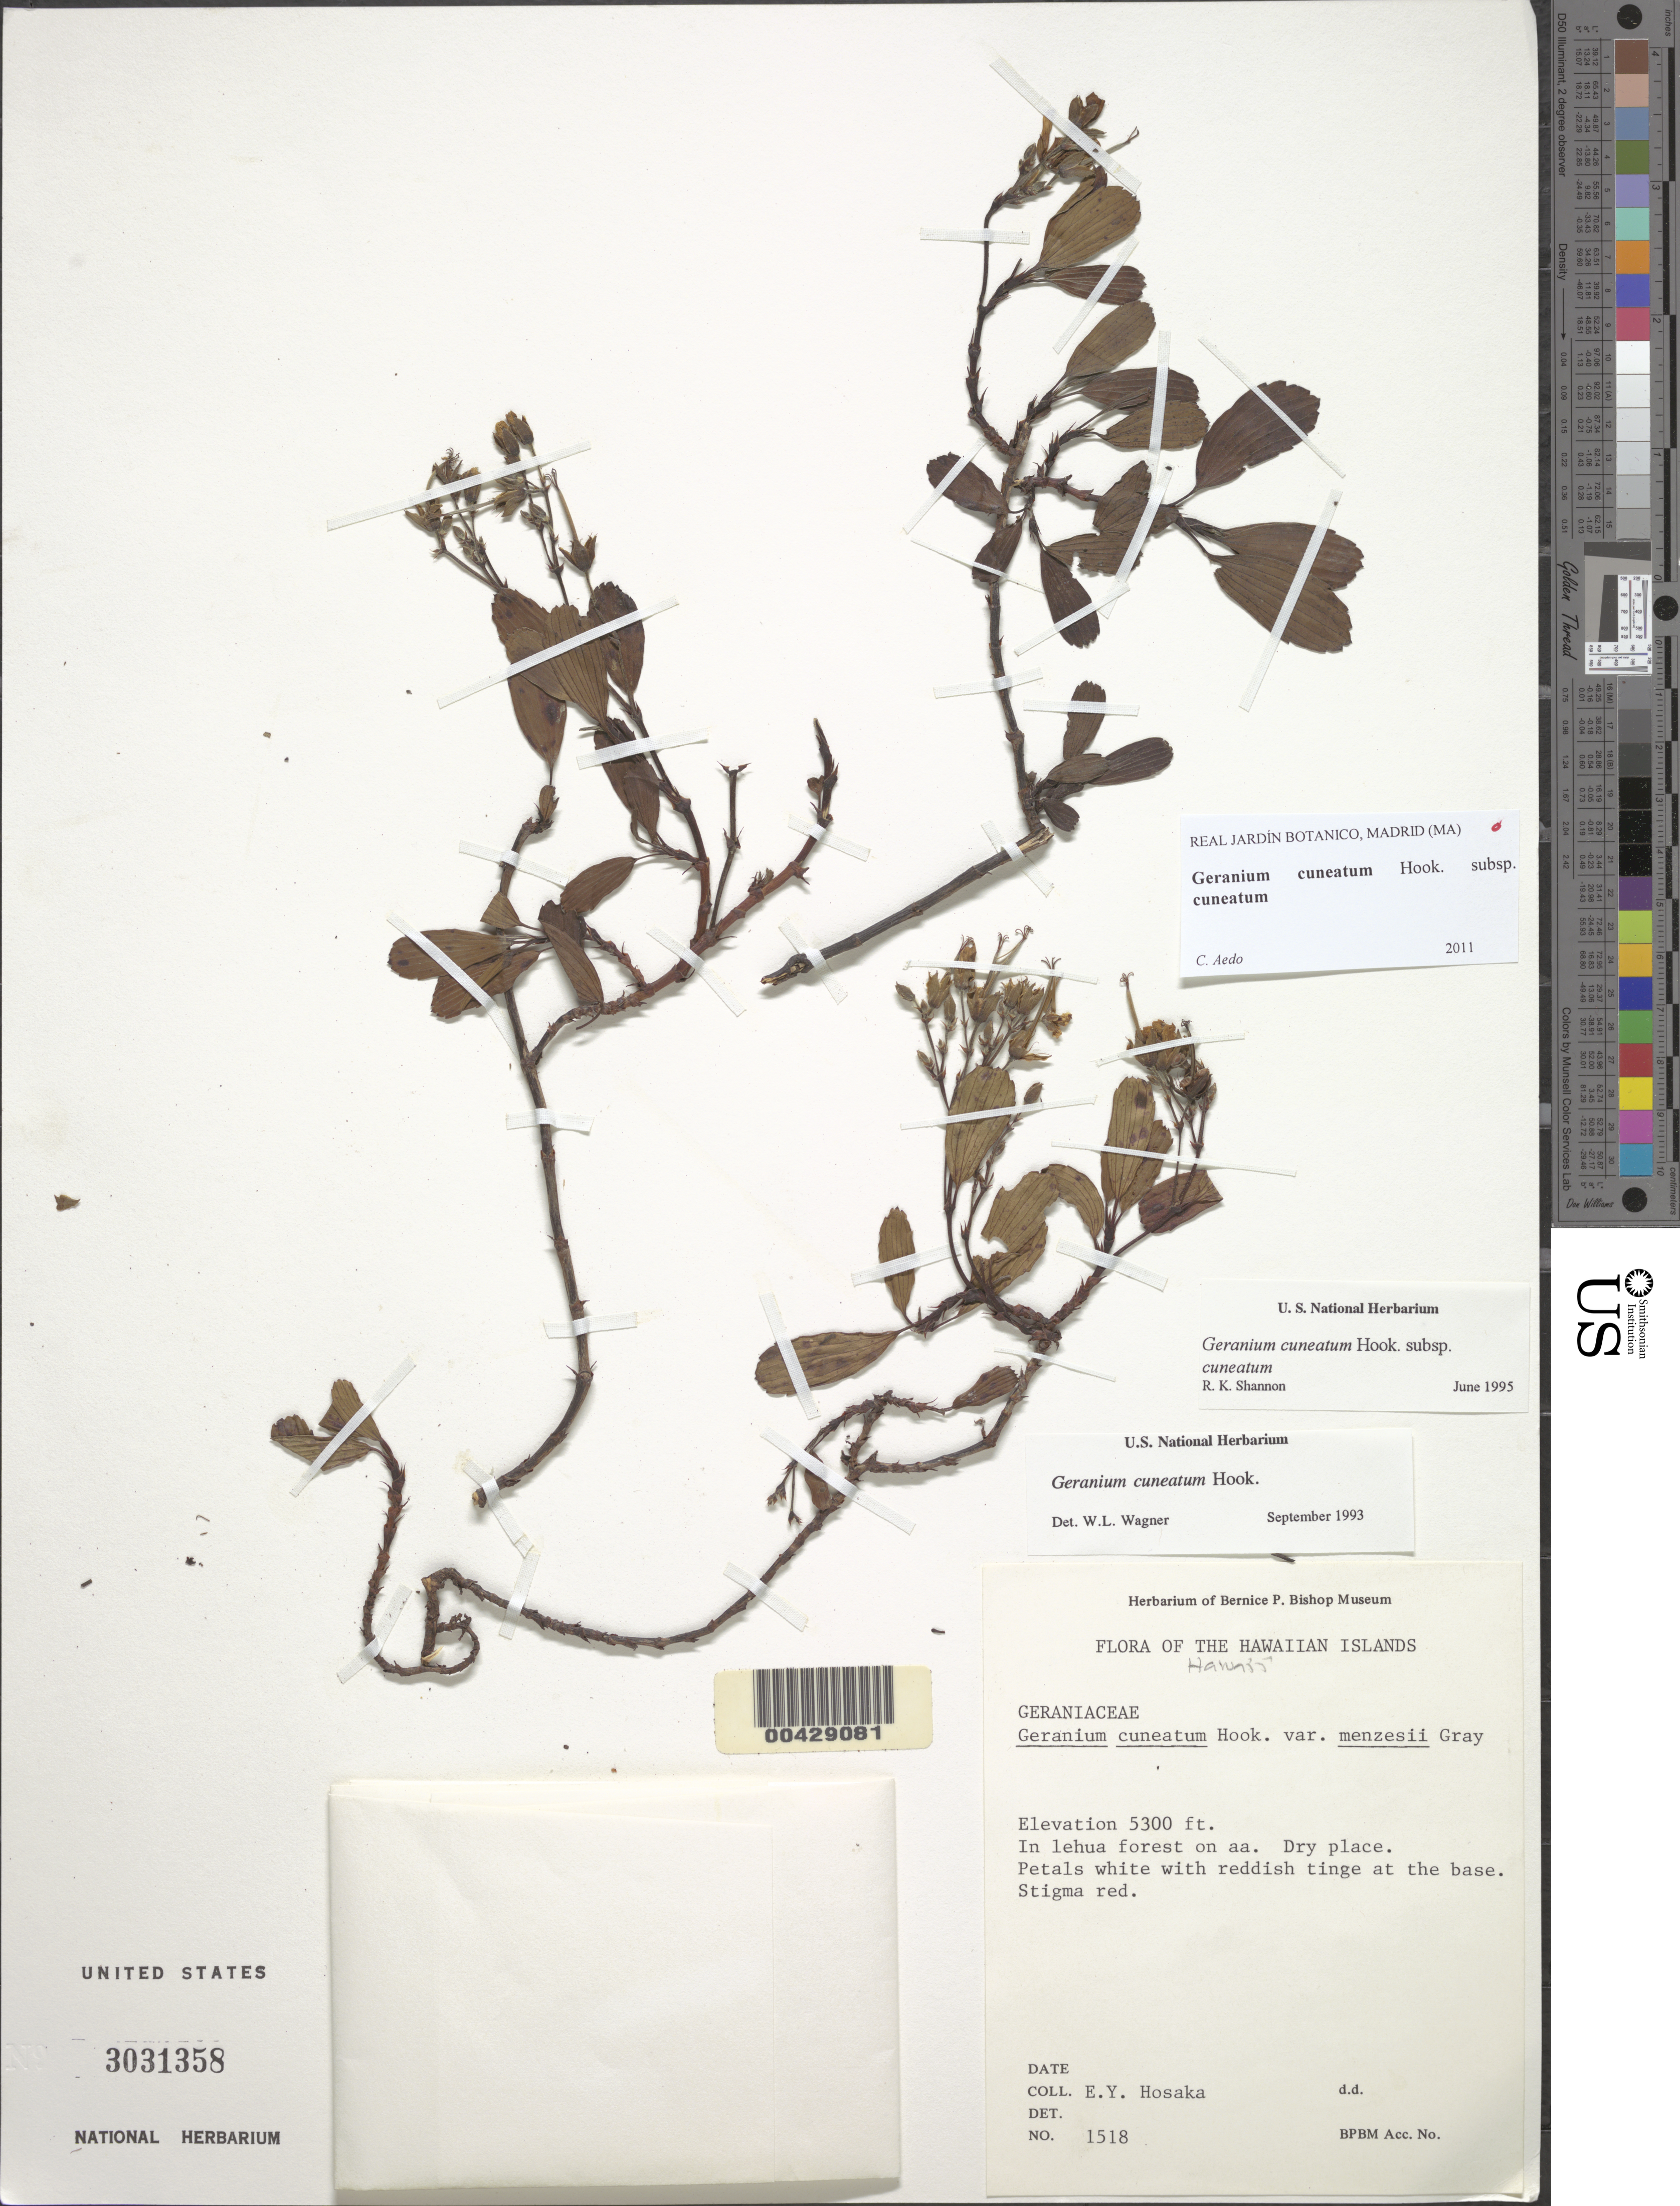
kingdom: Plantae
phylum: Tracheophyta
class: Magnoliopsida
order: Geraniales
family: Geraniaceae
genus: Geranium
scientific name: Geranium cuneatum subsp. cuneatum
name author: Hook.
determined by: Aedo, C.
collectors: E. Y. Hosaka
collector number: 1518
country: United States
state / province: Hawaii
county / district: Hawaii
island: Hawaii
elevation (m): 1615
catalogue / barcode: US 3031358